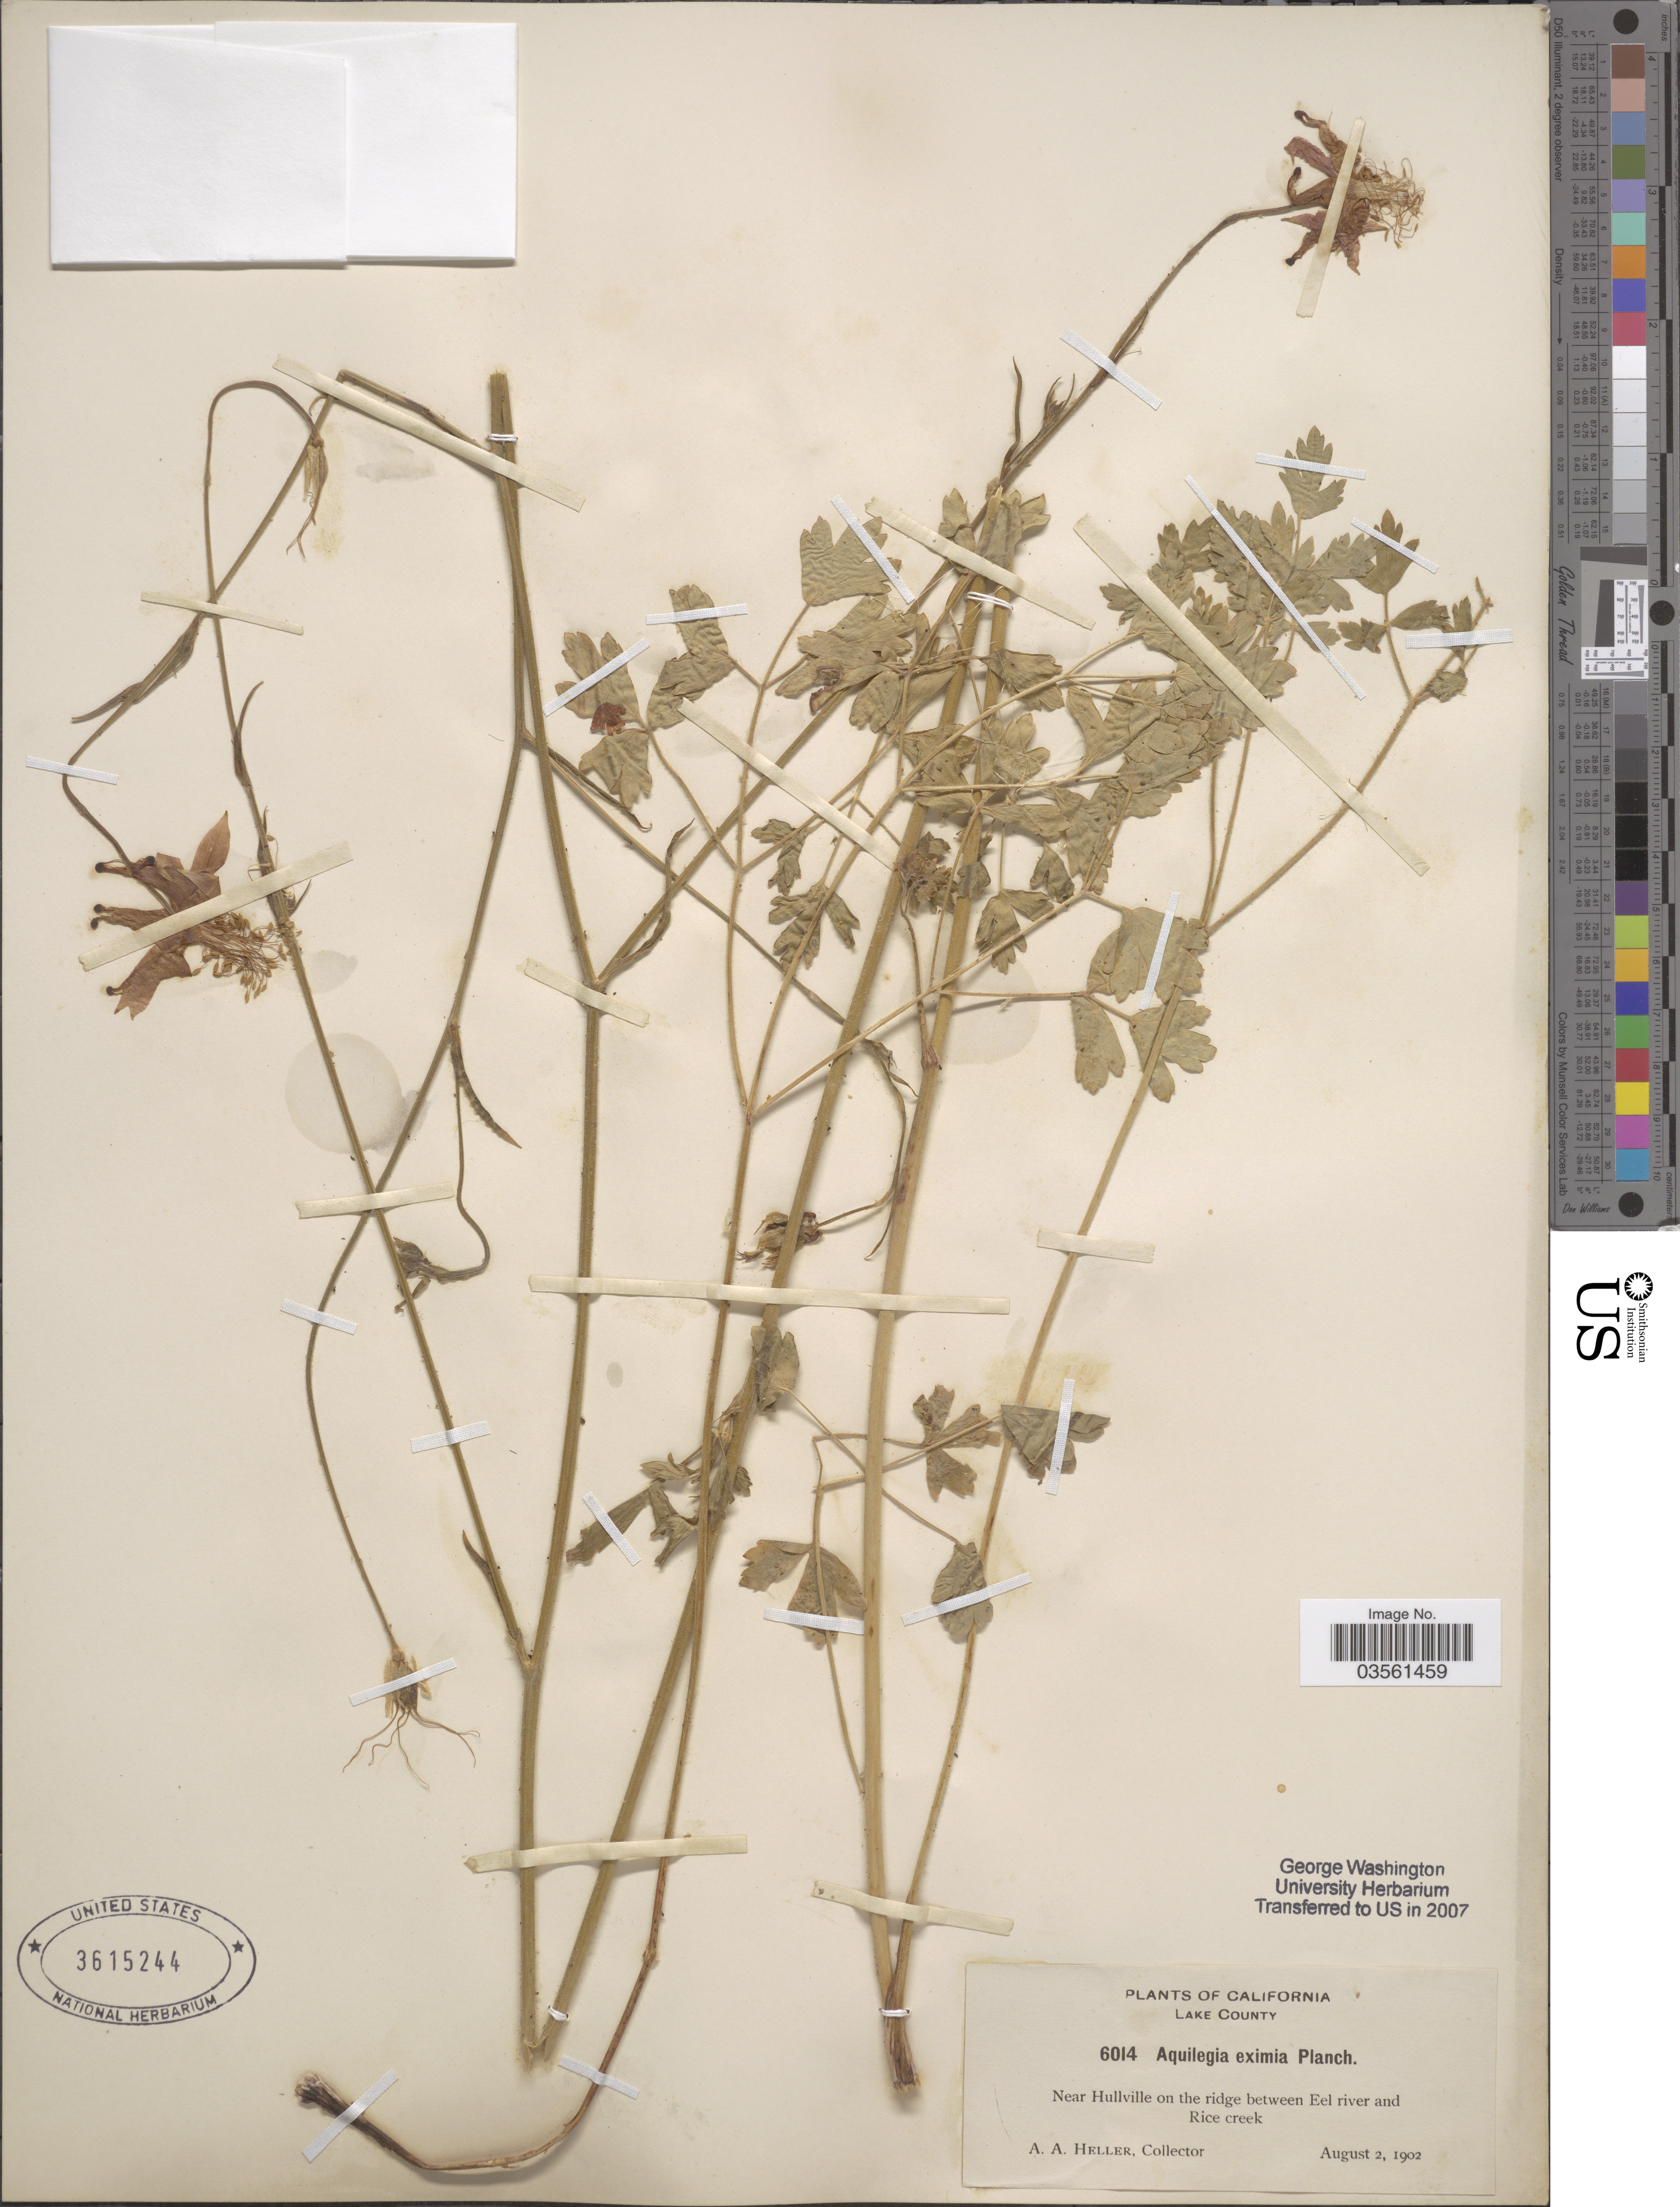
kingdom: Plantae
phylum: Tracheophyta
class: Magnoliopsida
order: Ranunculales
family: Ranunculaceae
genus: Aquilegia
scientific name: Aquilegia eximia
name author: Van Houtte & Planch.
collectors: A. A. Heller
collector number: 6014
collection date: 1902-08-02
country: United States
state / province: California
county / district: Lake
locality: Lake County. Near Hullville on the ridge between Eel river and Rice creek.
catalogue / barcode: US 3615244